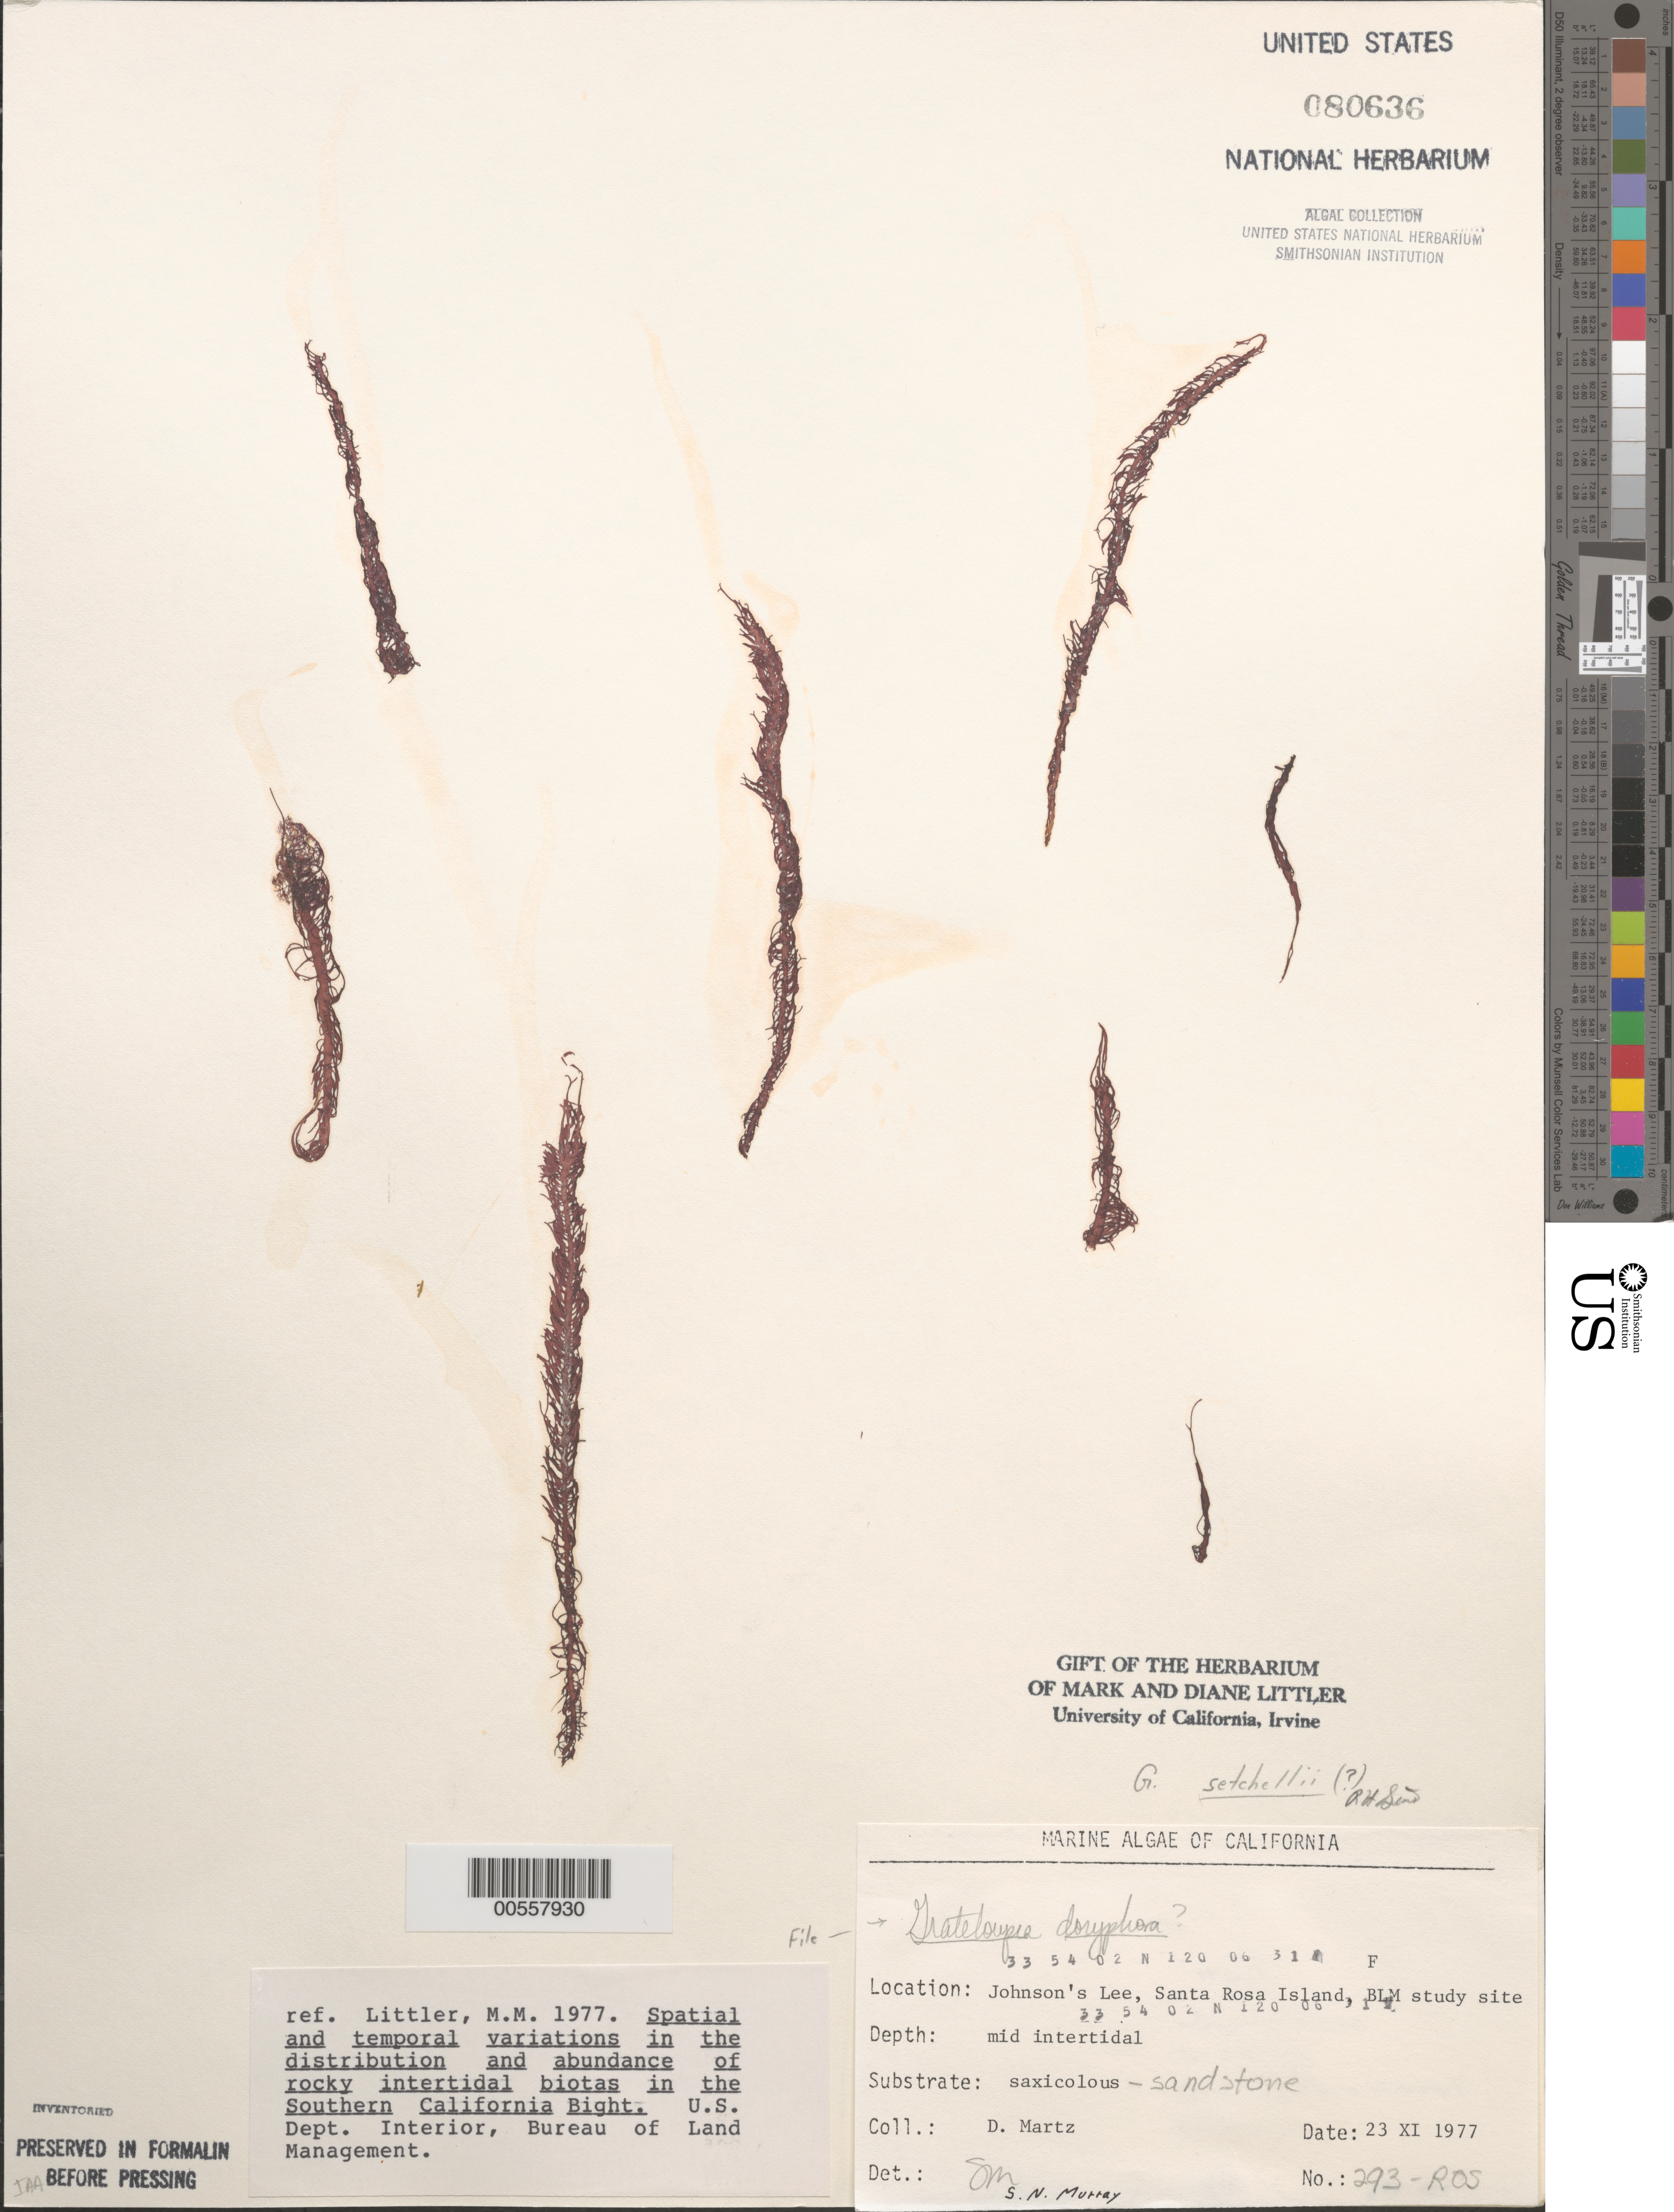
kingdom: Plantae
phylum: Rhodophyta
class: Florideophyceae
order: Halymeniales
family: Halymeniaceae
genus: Grateloupia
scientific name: Grateloupia doryphora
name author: (Mont.) Howe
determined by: Murray, S. N.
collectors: D. Martz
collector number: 293-ros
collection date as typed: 23 Nov 1977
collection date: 1977-11-23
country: United States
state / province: California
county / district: Santa Barbara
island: Santa Rosa Island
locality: Johnson's Lee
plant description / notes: BLM-SOCALBIGHT Rocky Intertidal Survey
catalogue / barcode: US 80636